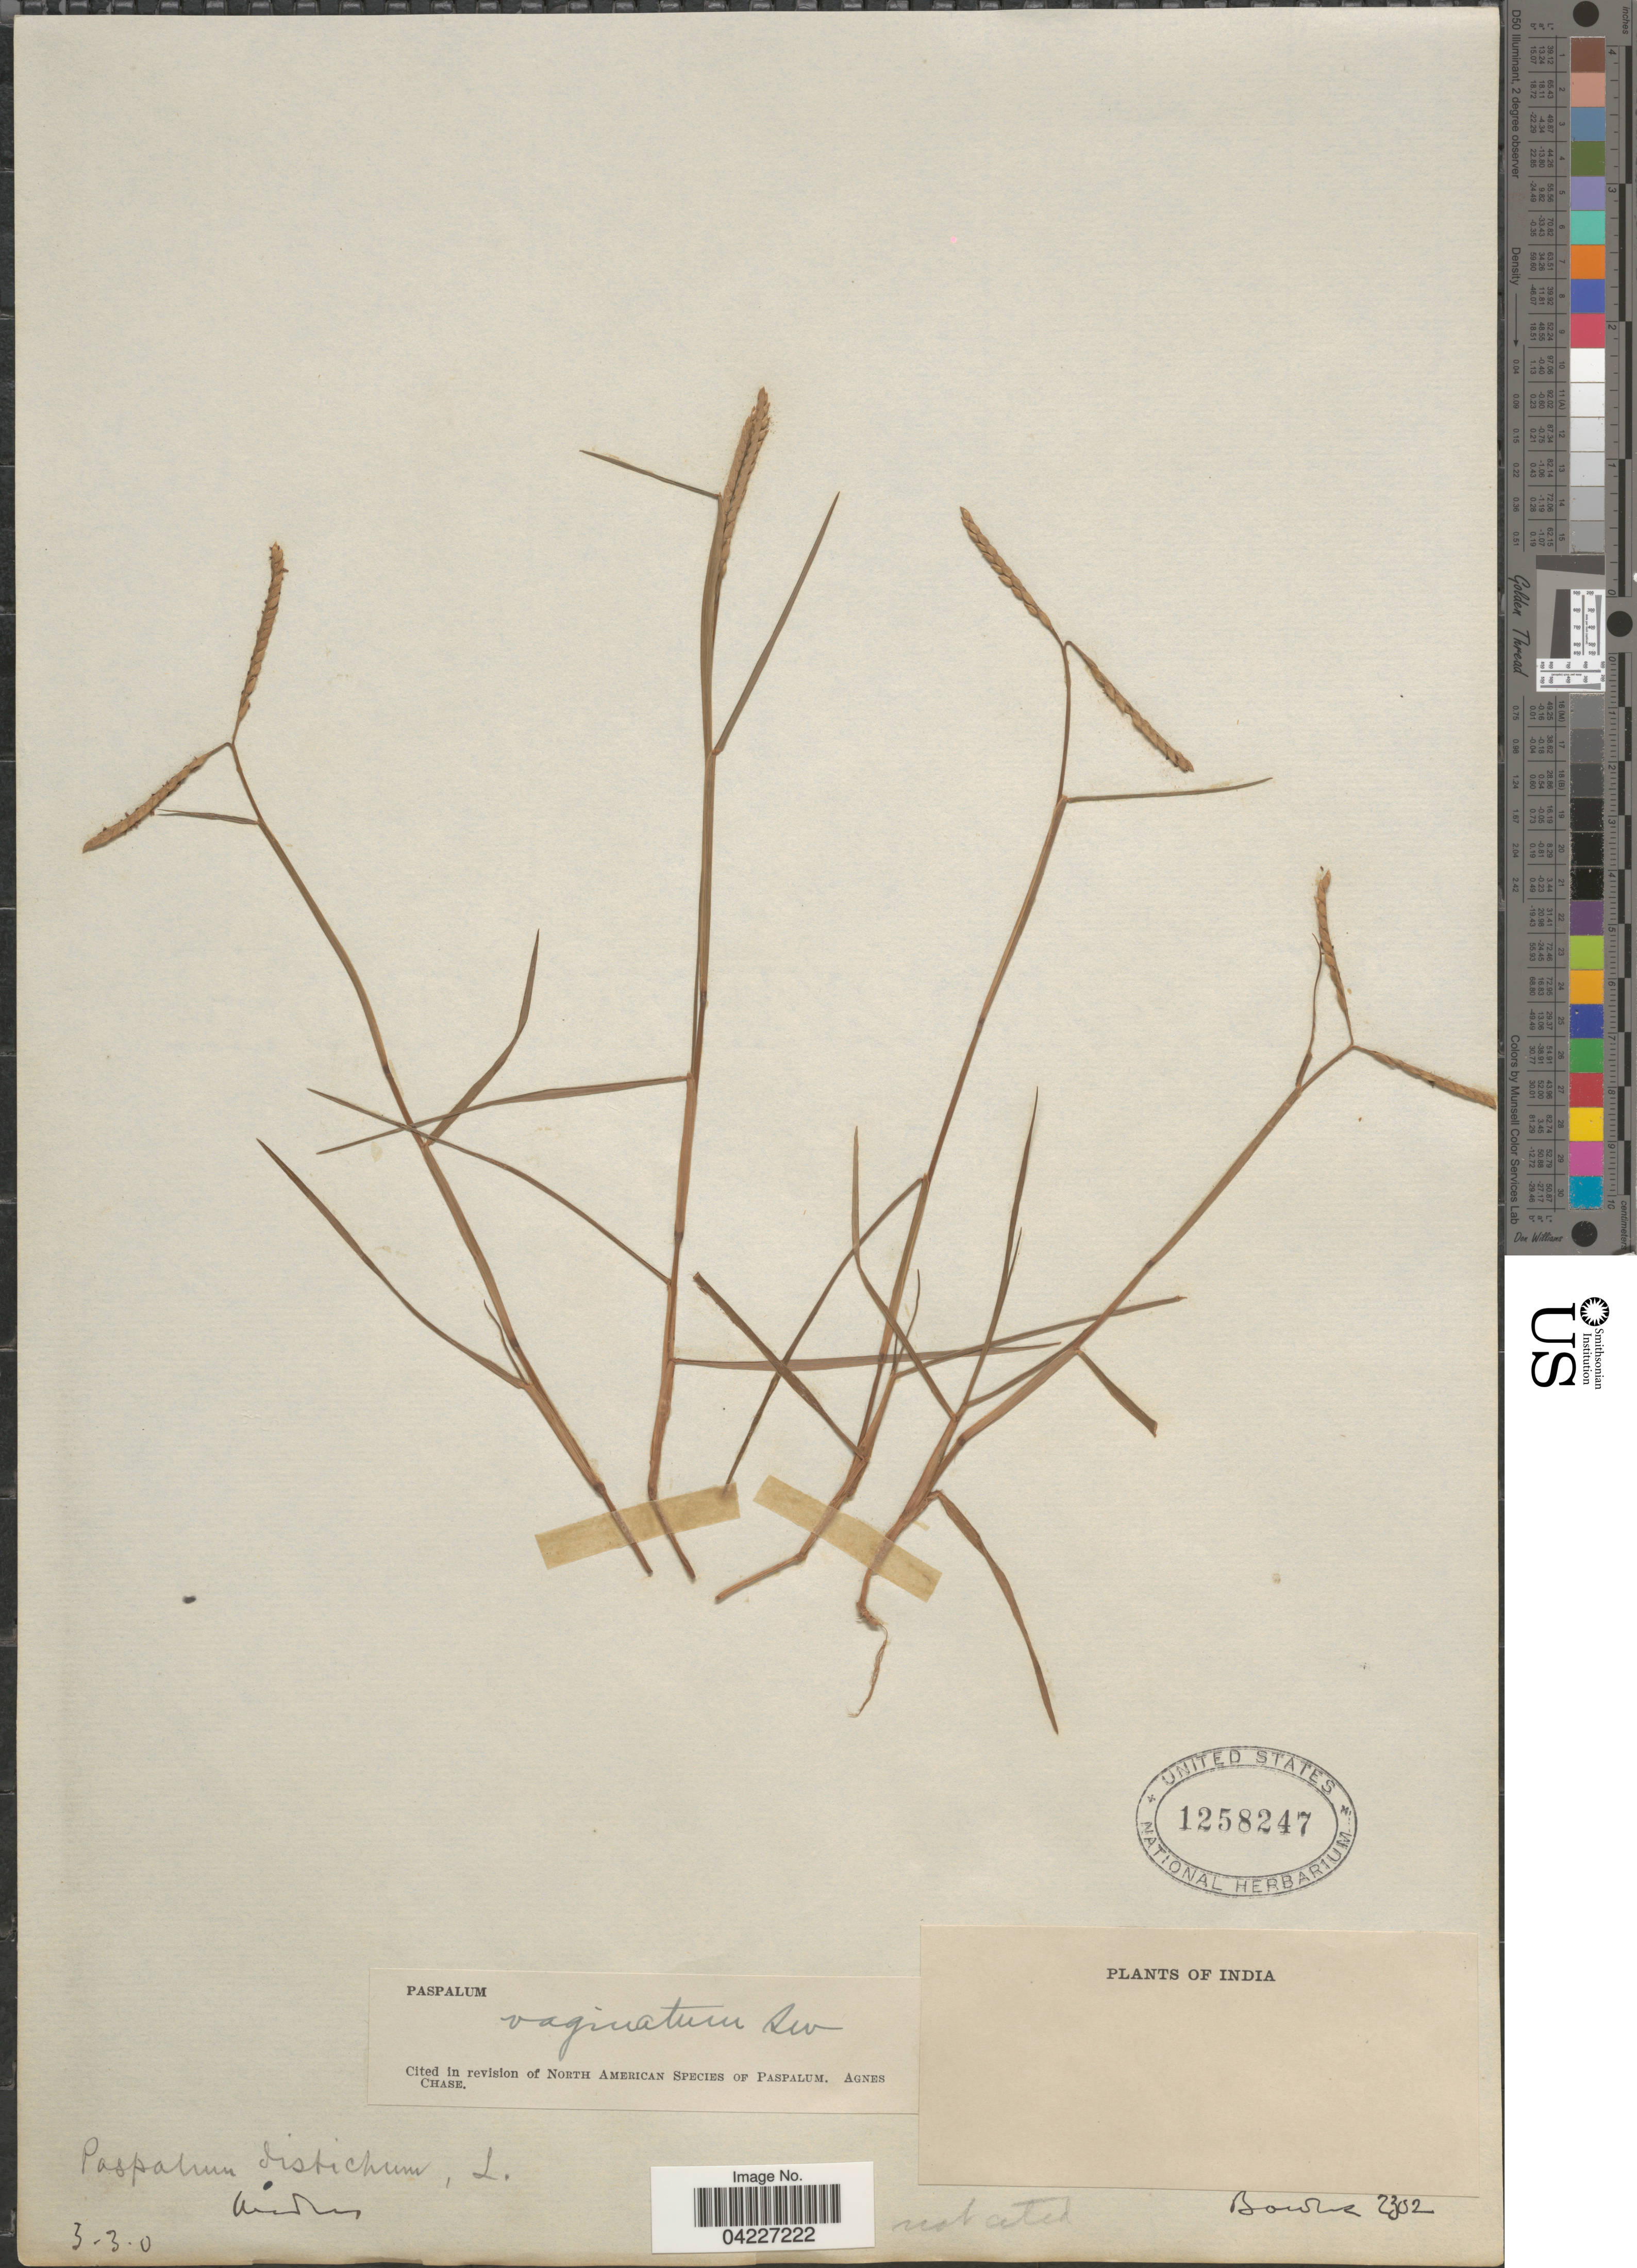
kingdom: Plantae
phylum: Tracheophyta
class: Liliopsida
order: Poales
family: Poaceae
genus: Paspalum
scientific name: Paspalum distichum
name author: L.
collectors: -. Bowers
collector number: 2302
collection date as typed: Transcribed d/m/y: 3/3/0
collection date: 1900-03-03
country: India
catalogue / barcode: US 1258247